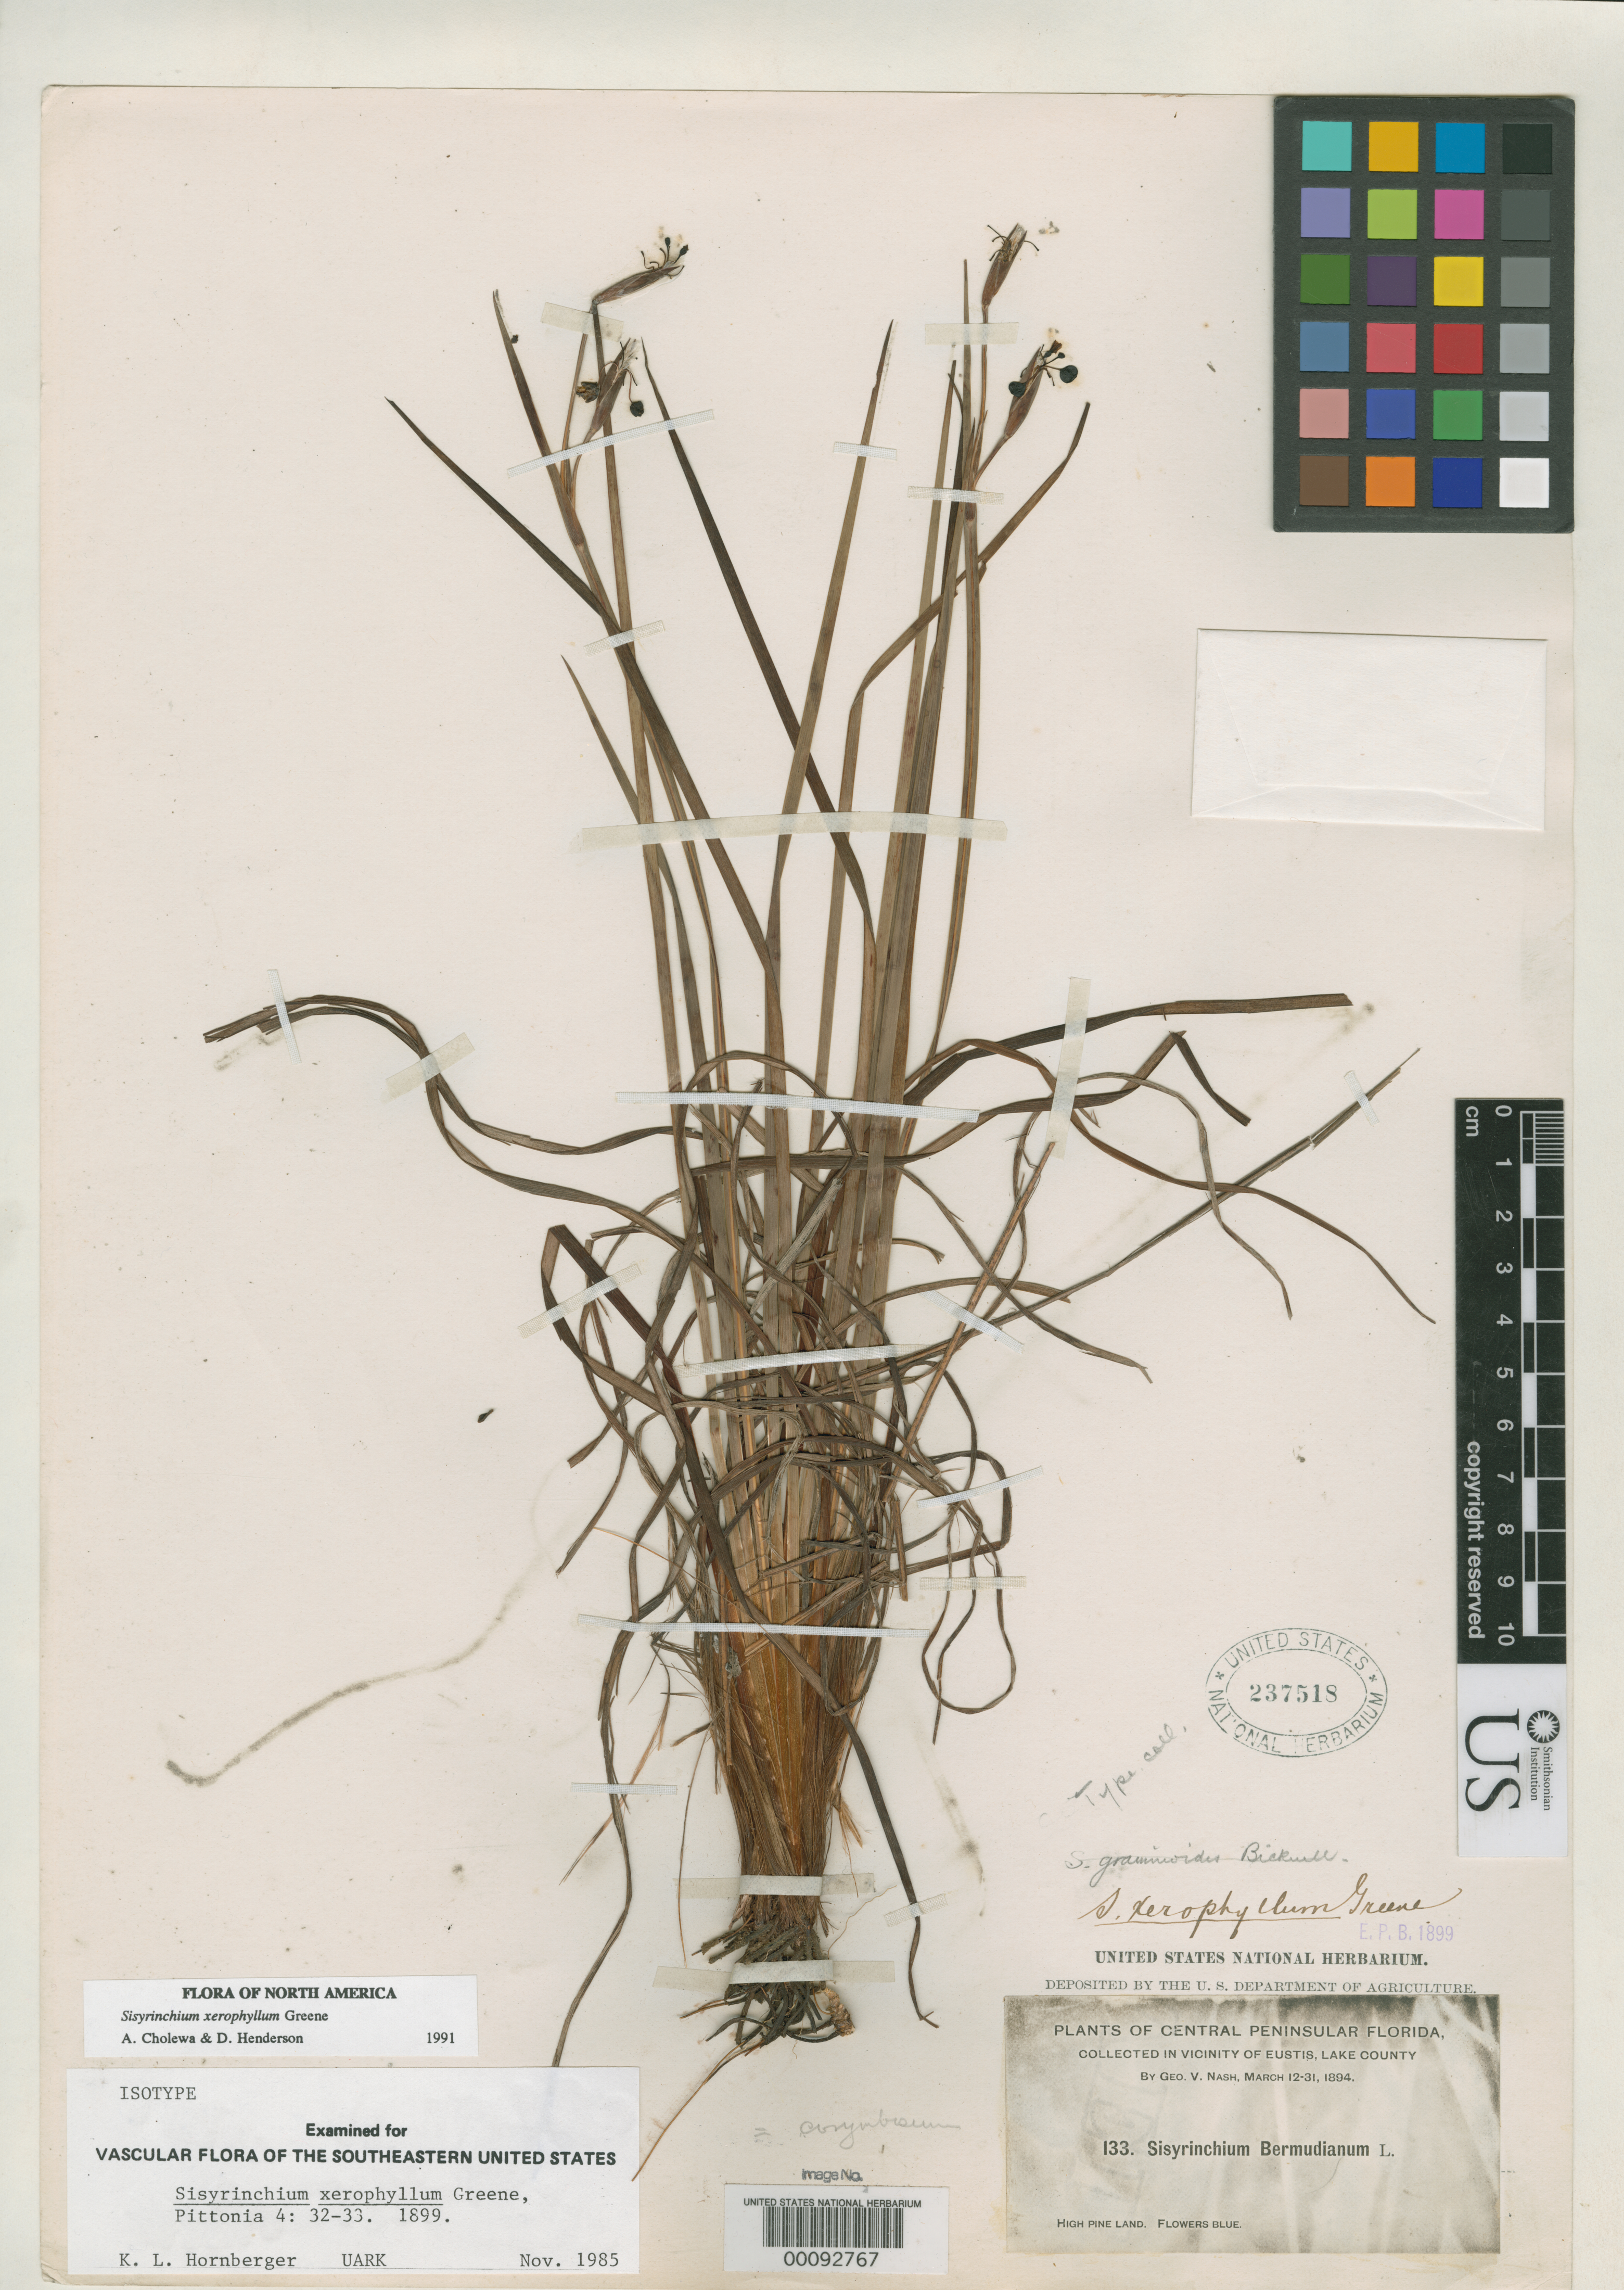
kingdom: Plantae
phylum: Tracheophyta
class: Liliopsida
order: Asparagales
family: Iridaceae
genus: Sisyrinchium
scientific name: Sisyrinchium xerophyllum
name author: Greene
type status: Isotype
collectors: G. V. Nash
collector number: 133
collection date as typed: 12 Mar 1894 to 31 Mar 1894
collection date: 1894-03-12/1894-03-31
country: United States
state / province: Florida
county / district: Lake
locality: Vicinity of Eustis Lake.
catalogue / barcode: US 237518